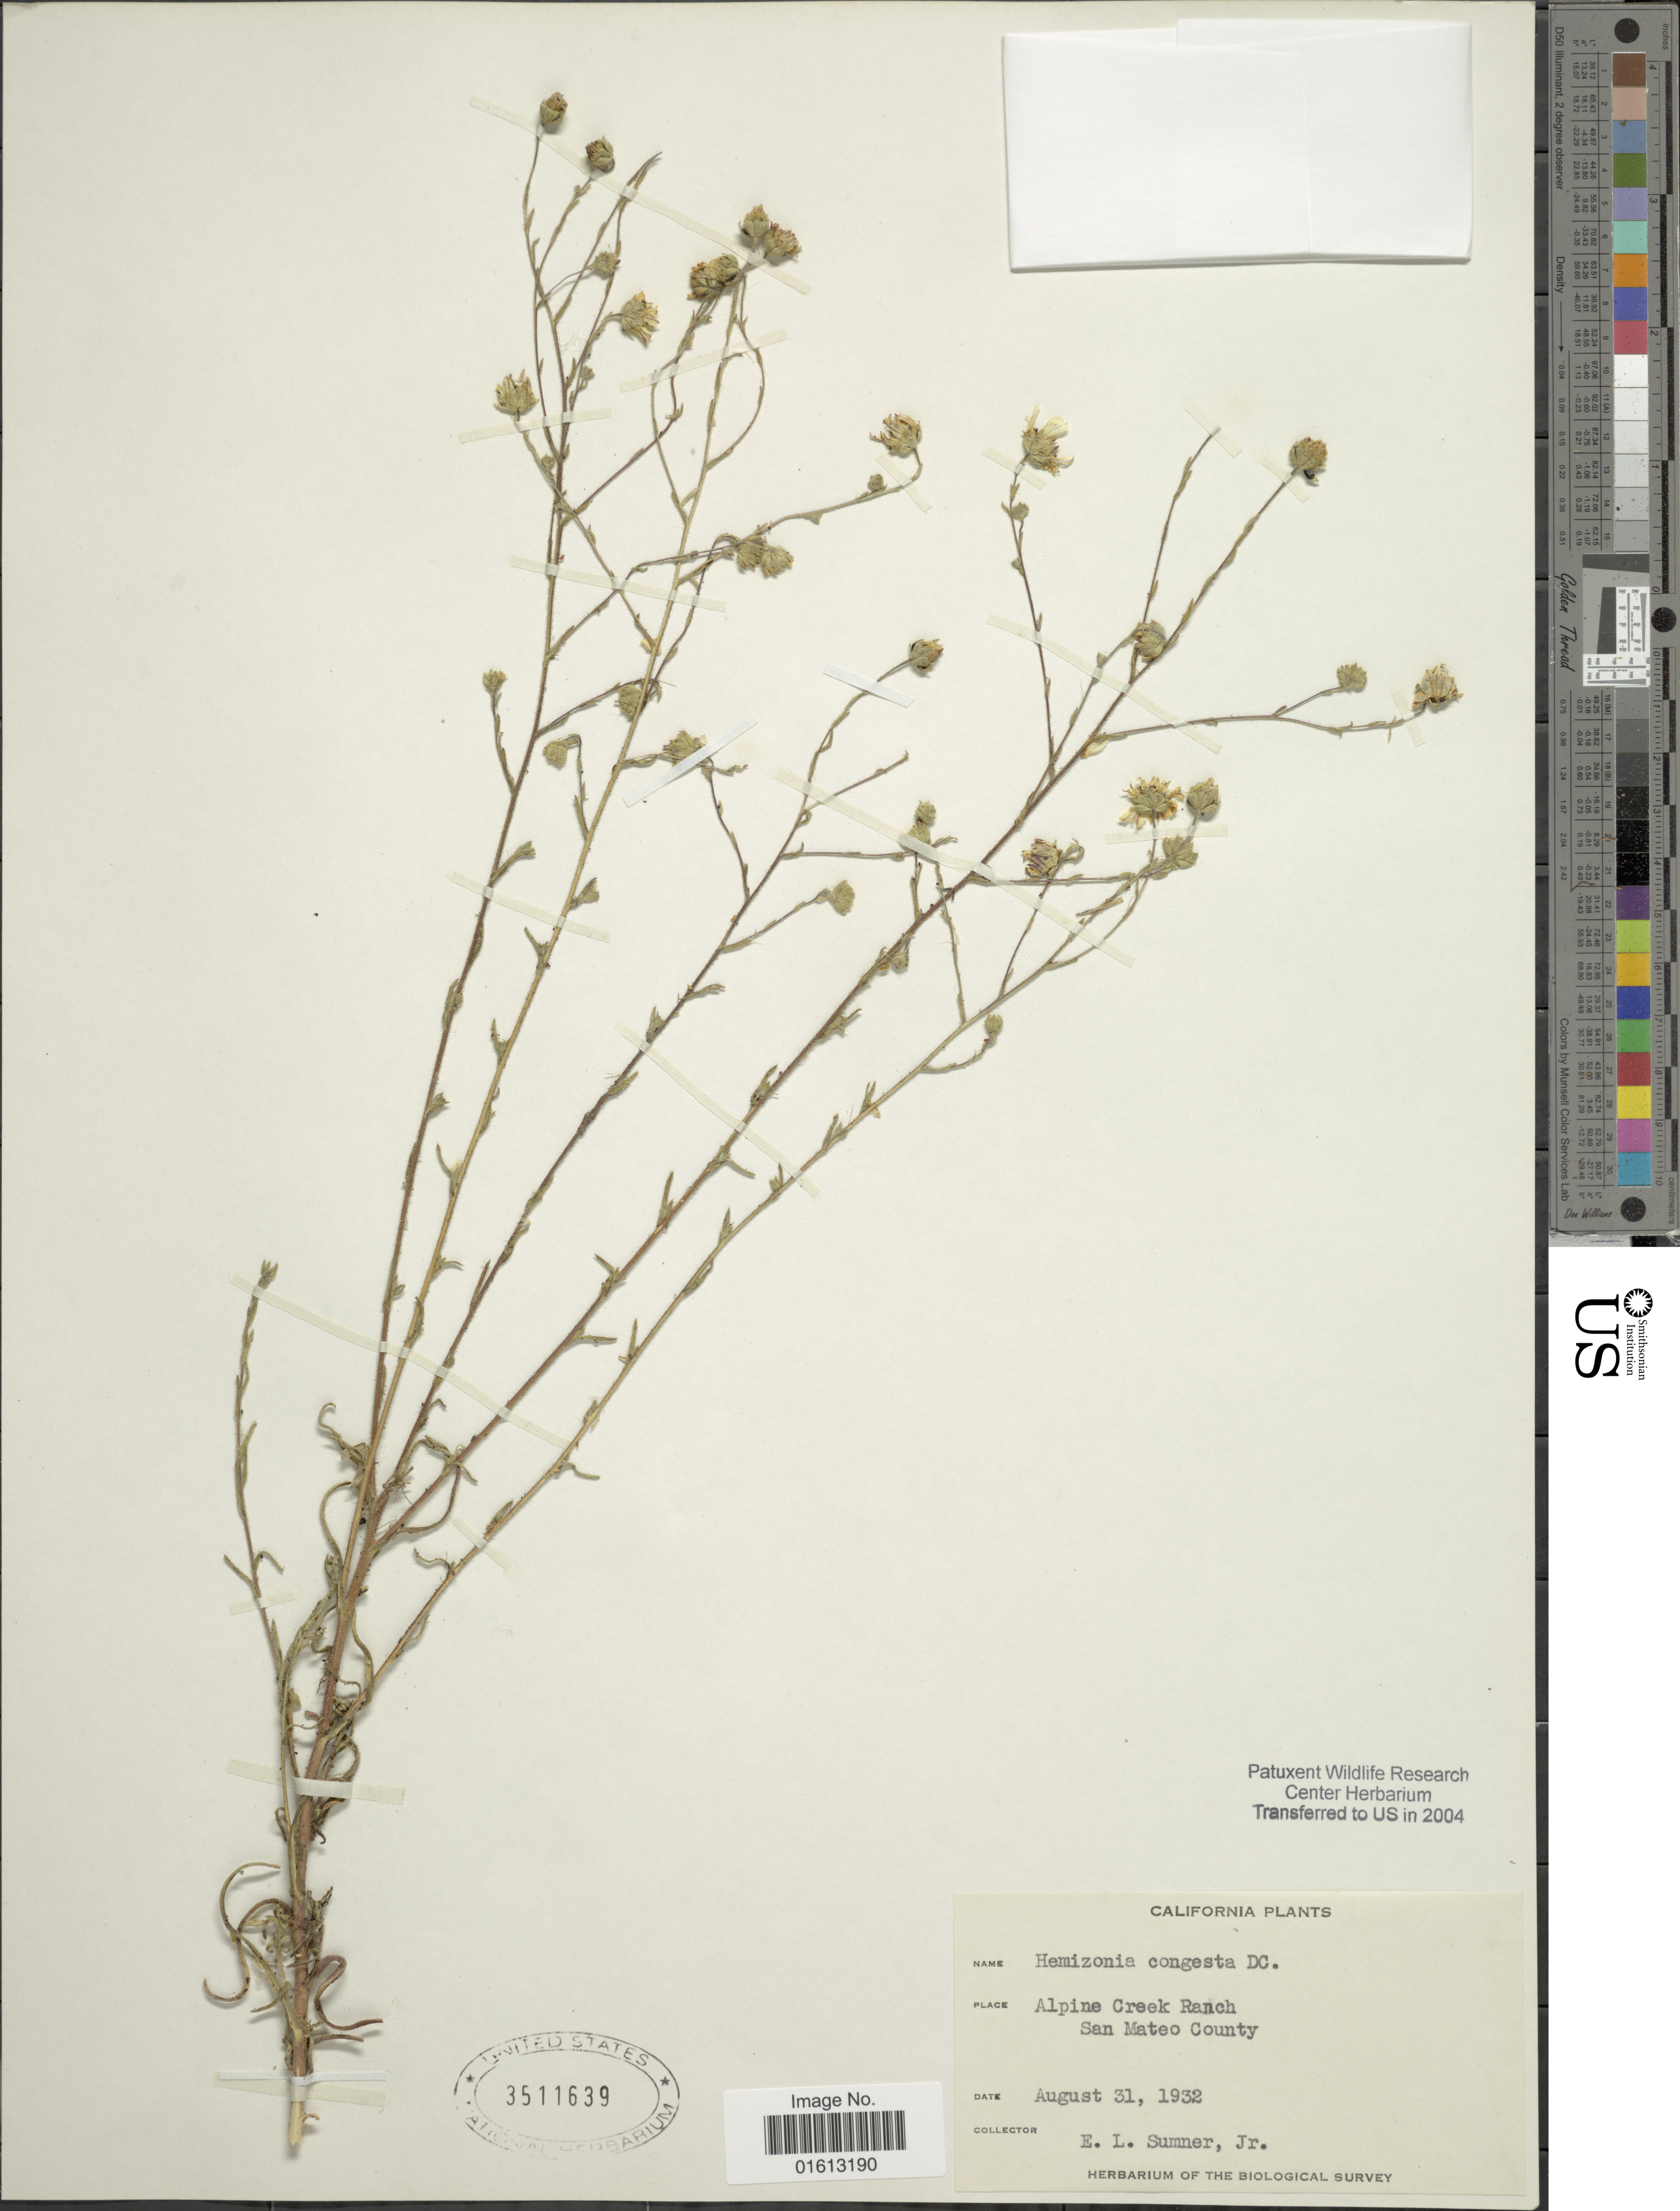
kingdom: Plantae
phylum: Tracheophyta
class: Magnoliopsida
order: Asterales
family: Asteraceae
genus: Hemizonia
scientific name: Hemizonia congesta subsp. congesta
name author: DC.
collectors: E. Sumner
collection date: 1932-08-31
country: United States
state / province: California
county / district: San Mateo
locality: Alpine Creek Ranch, San Mateo County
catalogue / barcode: US 3511639